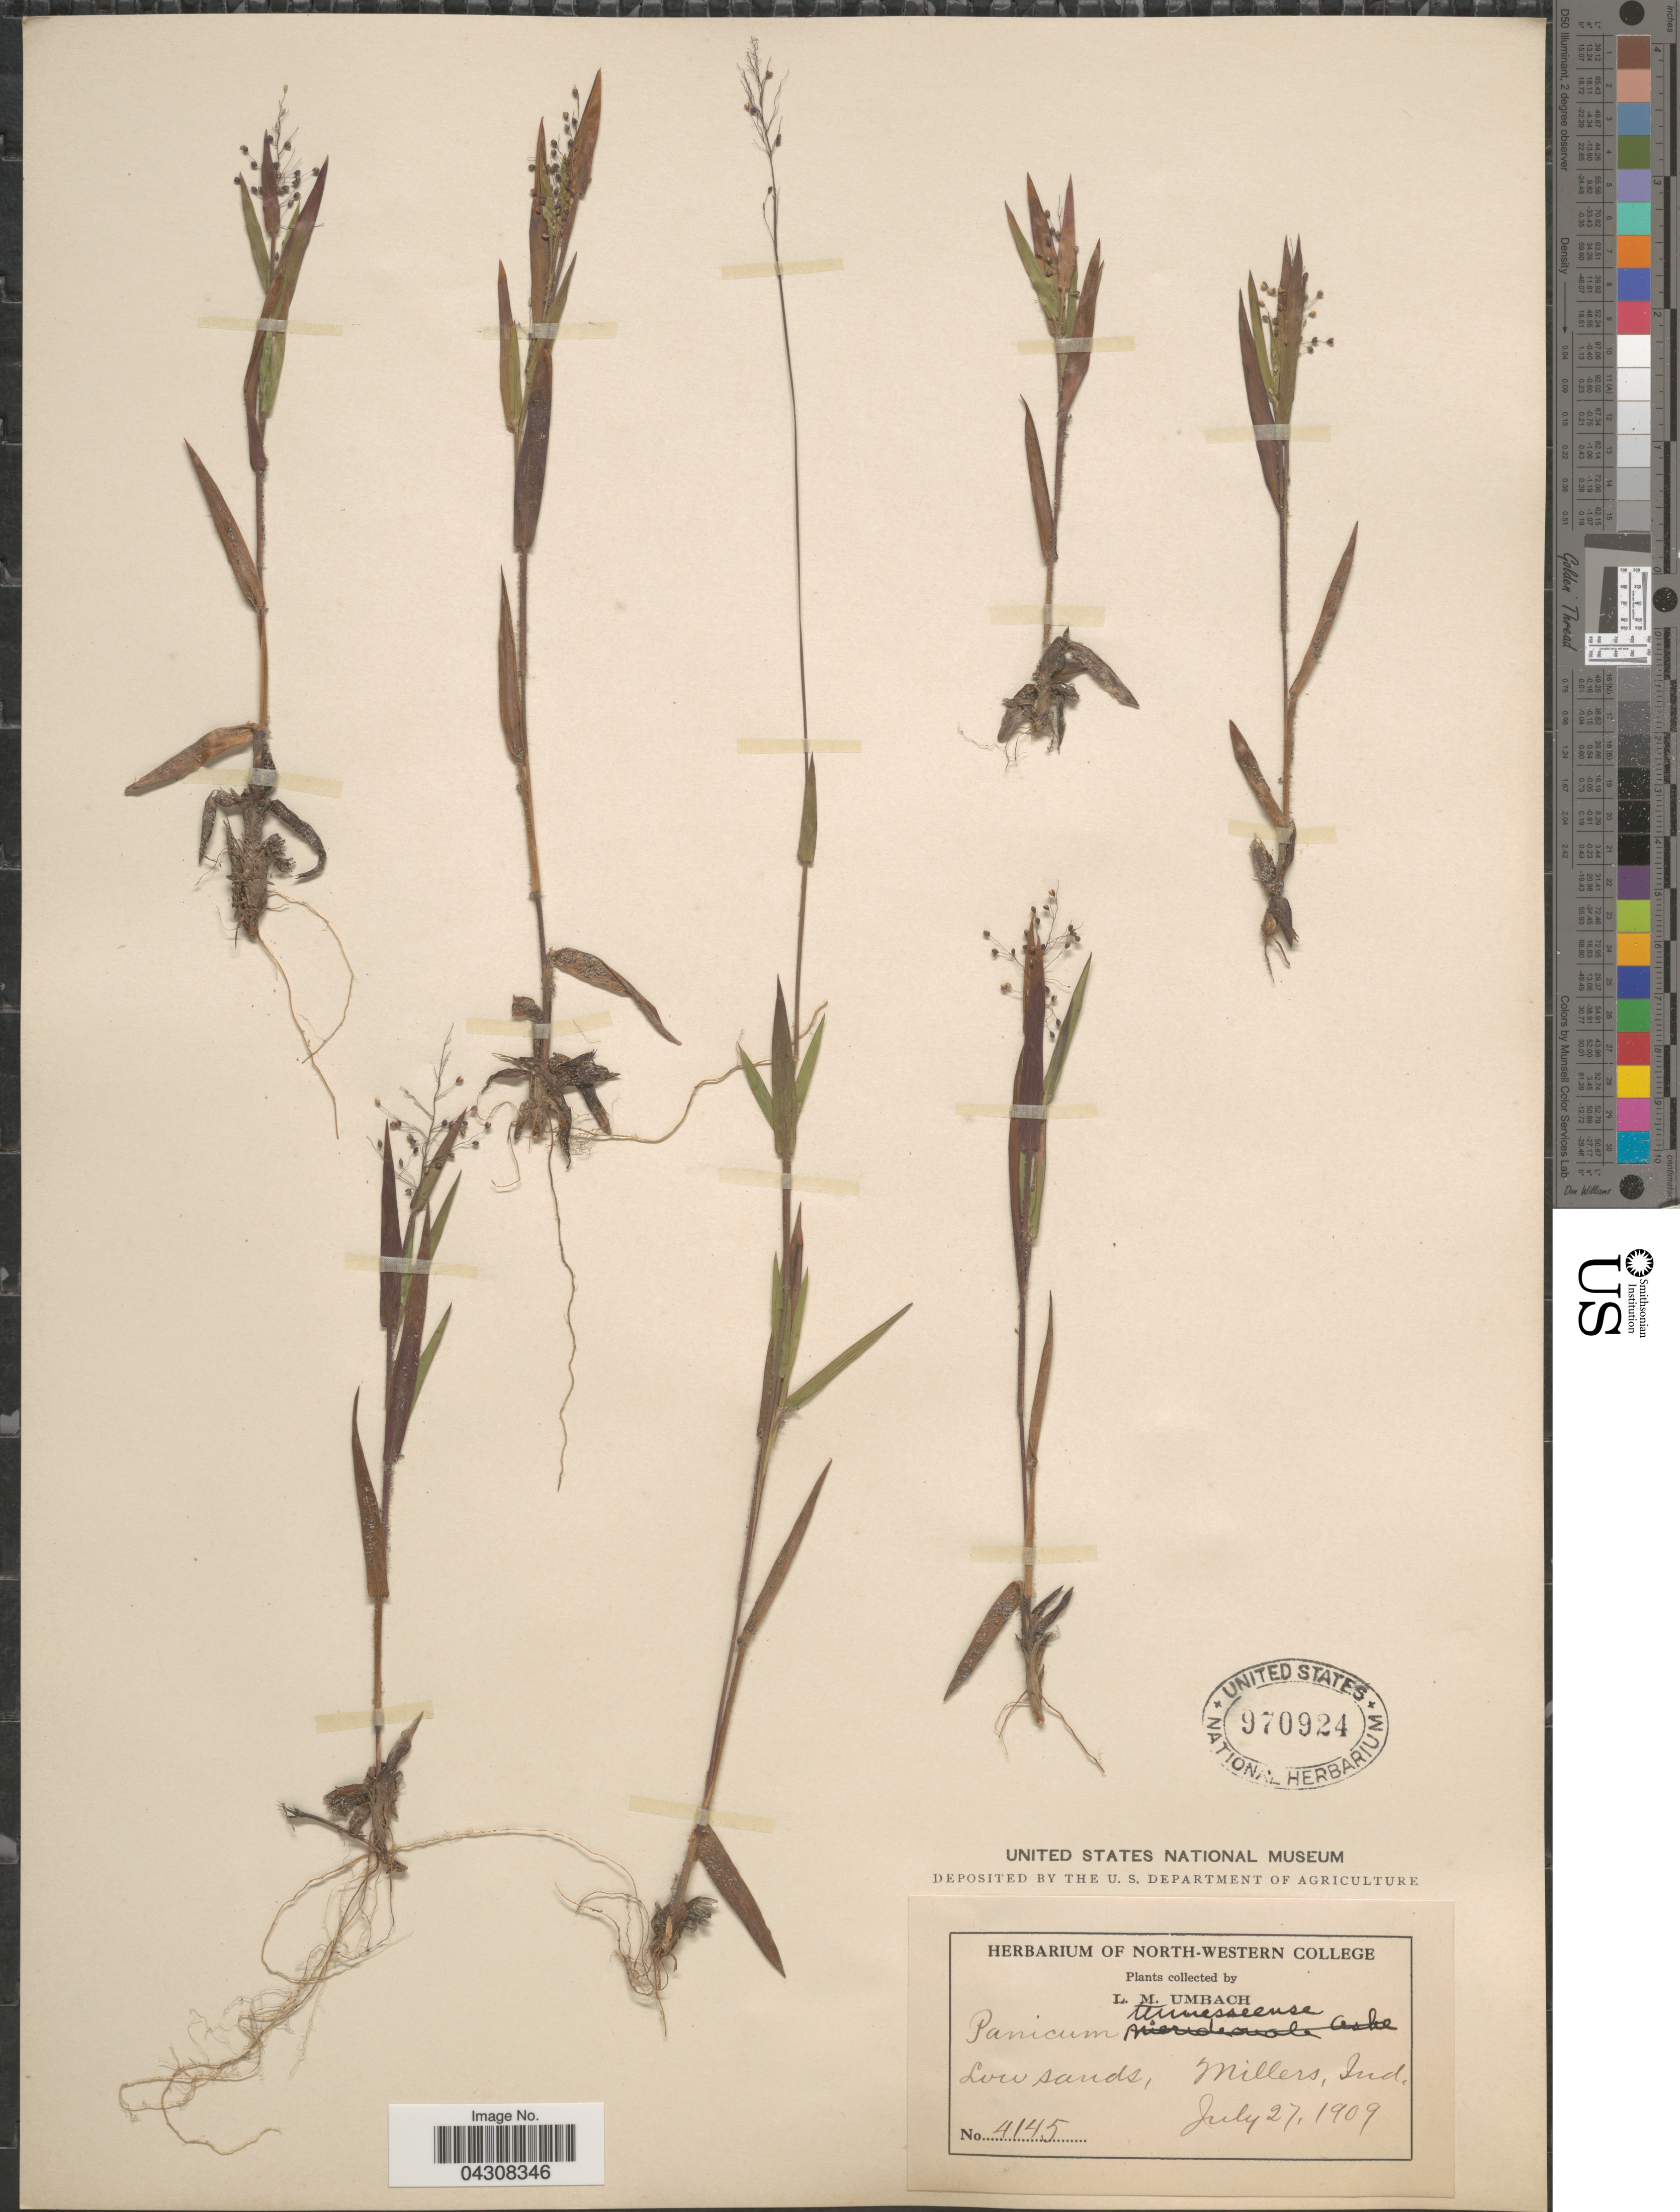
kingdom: Plantae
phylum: Tracheophyta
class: Liliopsida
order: Poales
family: Poaceae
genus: Dichanthelium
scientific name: Dichanthelium acuminatum var. acuminatum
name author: (Sw.) Gould & C.A. Clark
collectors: L. M. Umbach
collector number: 4145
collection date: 1909-07-27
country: United States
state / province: Indiana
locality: Low sands, Millers.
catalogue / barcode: US 970924